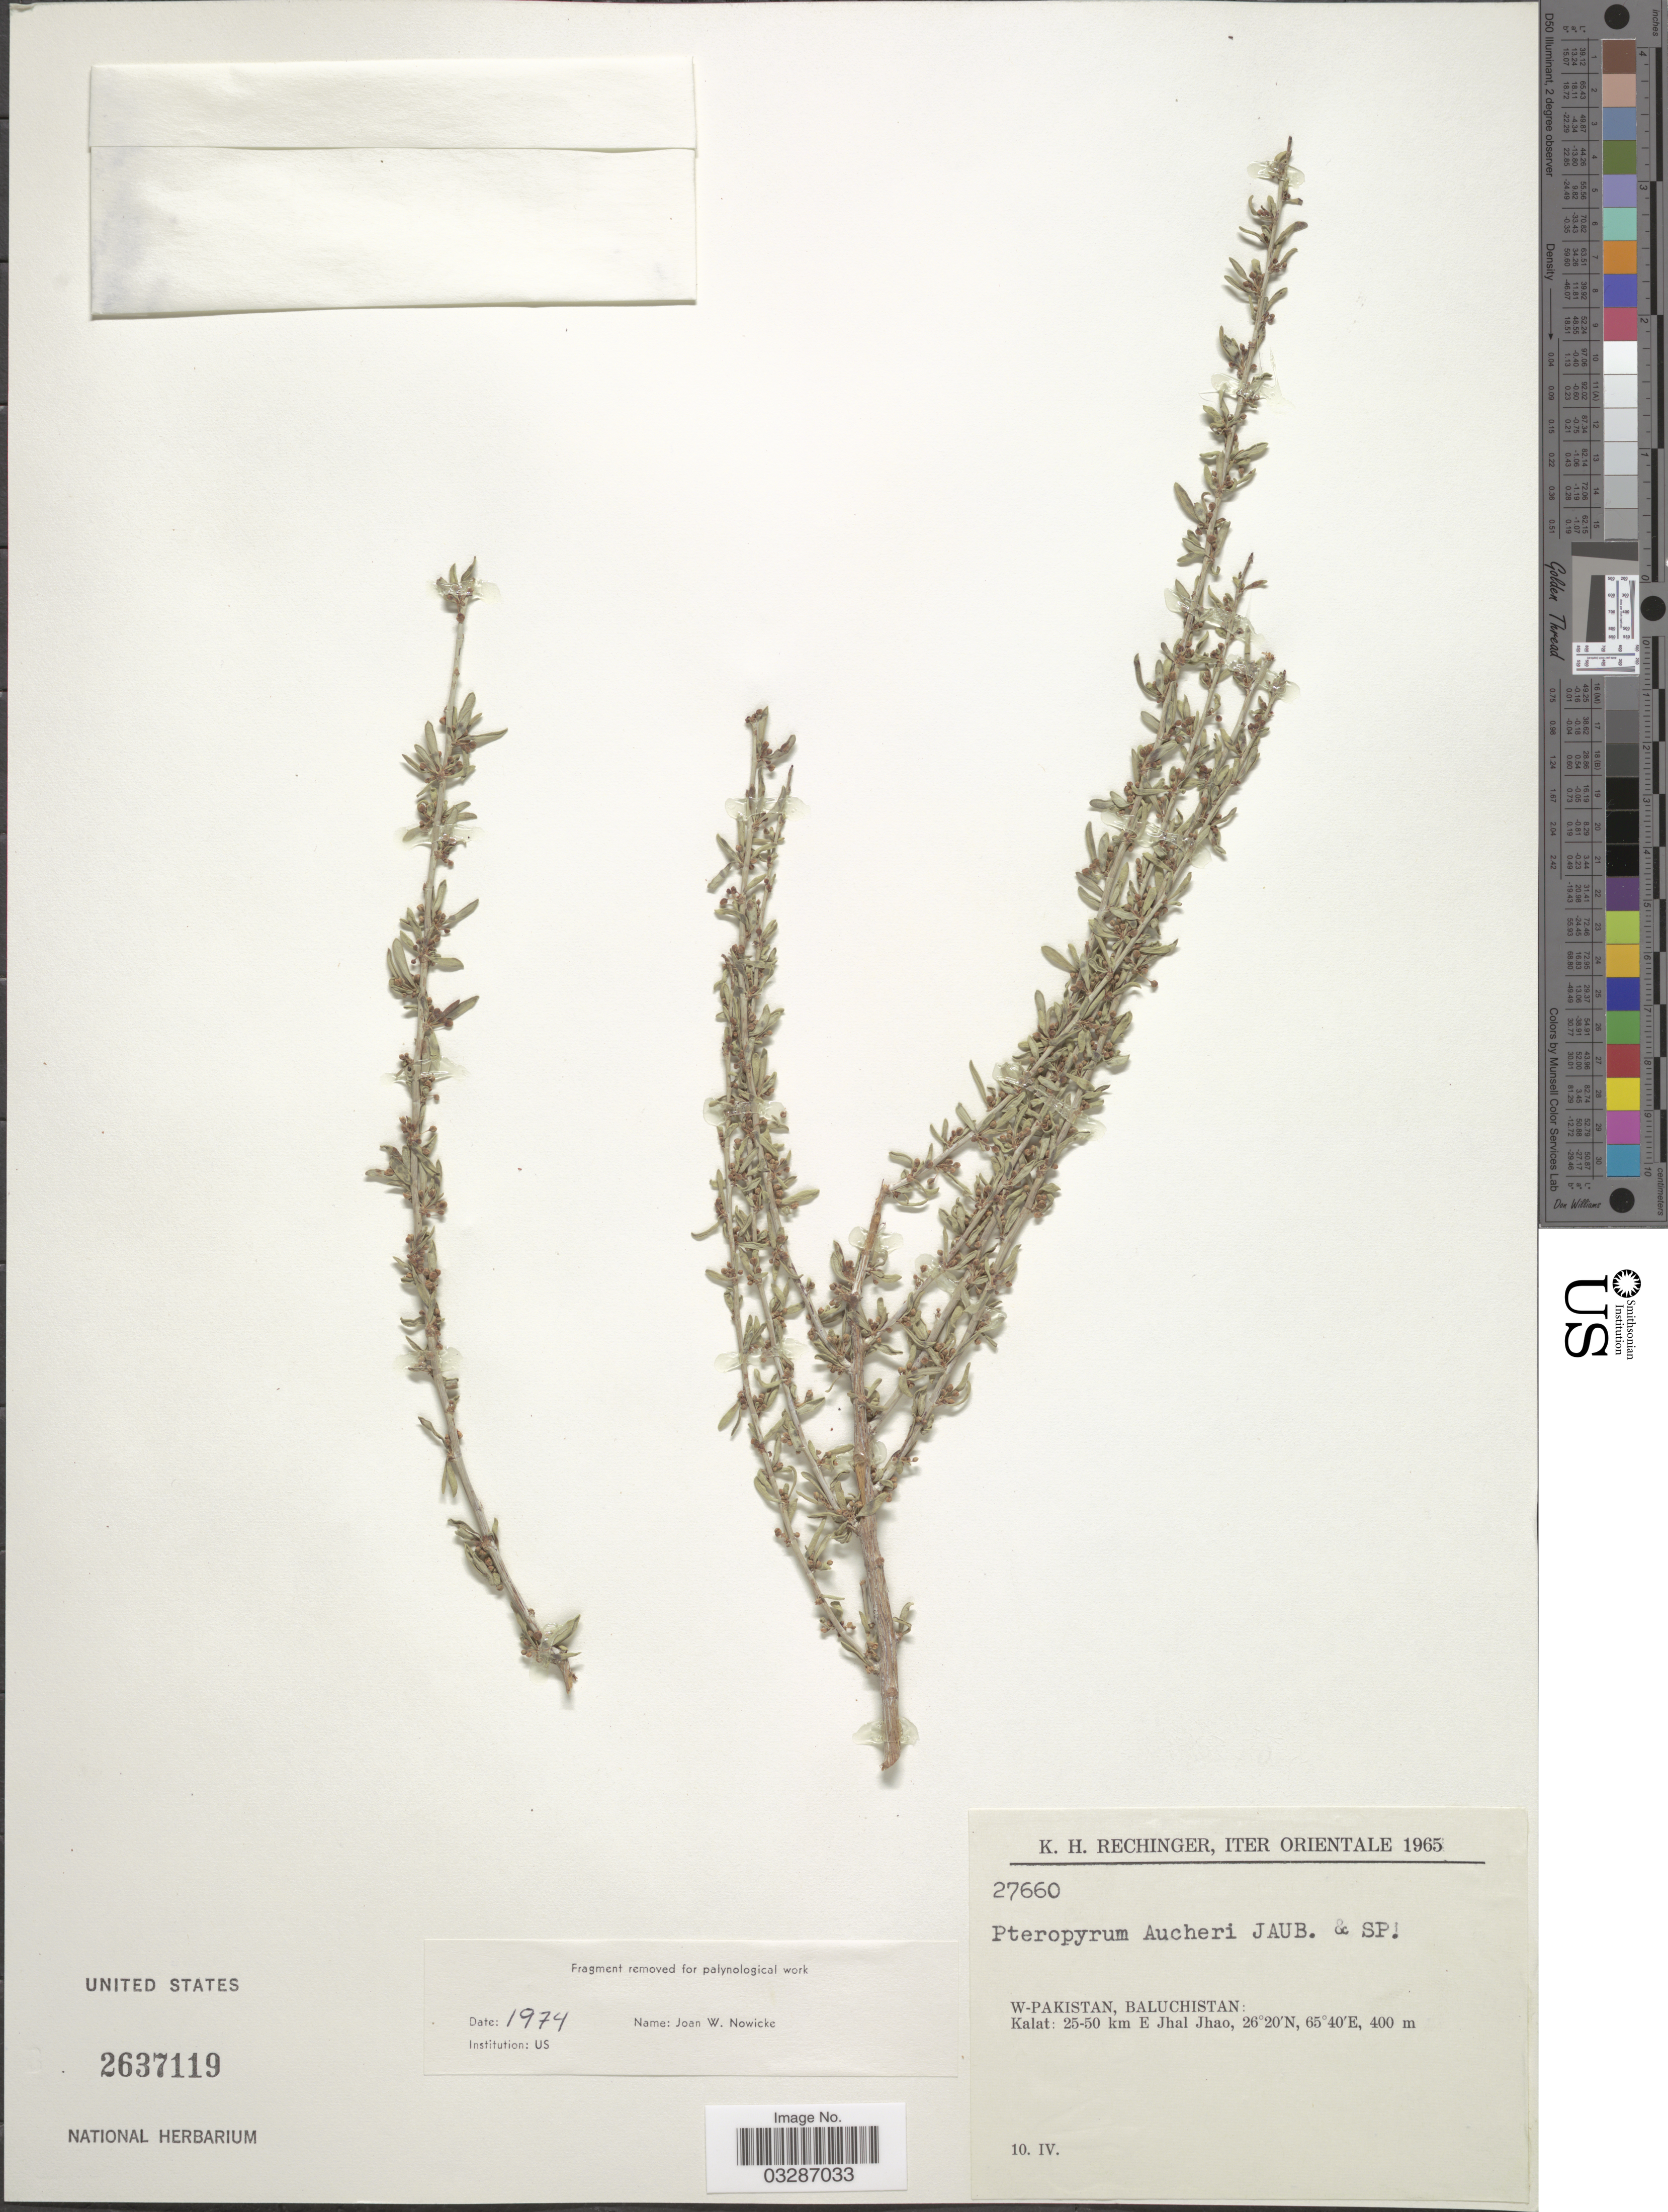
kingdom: Plantae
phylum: Tracheophyta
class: Magnoliopsida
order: Caryophyllales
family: Polygonaceae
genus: Pteropyrum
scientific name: Pteropyrum aucheri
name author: Jaub. & Spach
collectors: K. H. Rechinger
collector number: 27660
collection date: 1965-04-10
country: Pakistan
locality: W-Pakistan, Baluchistan: Kalat: 25-50 km E Jhal Jhao.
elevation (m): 400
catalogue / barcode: US 2637119